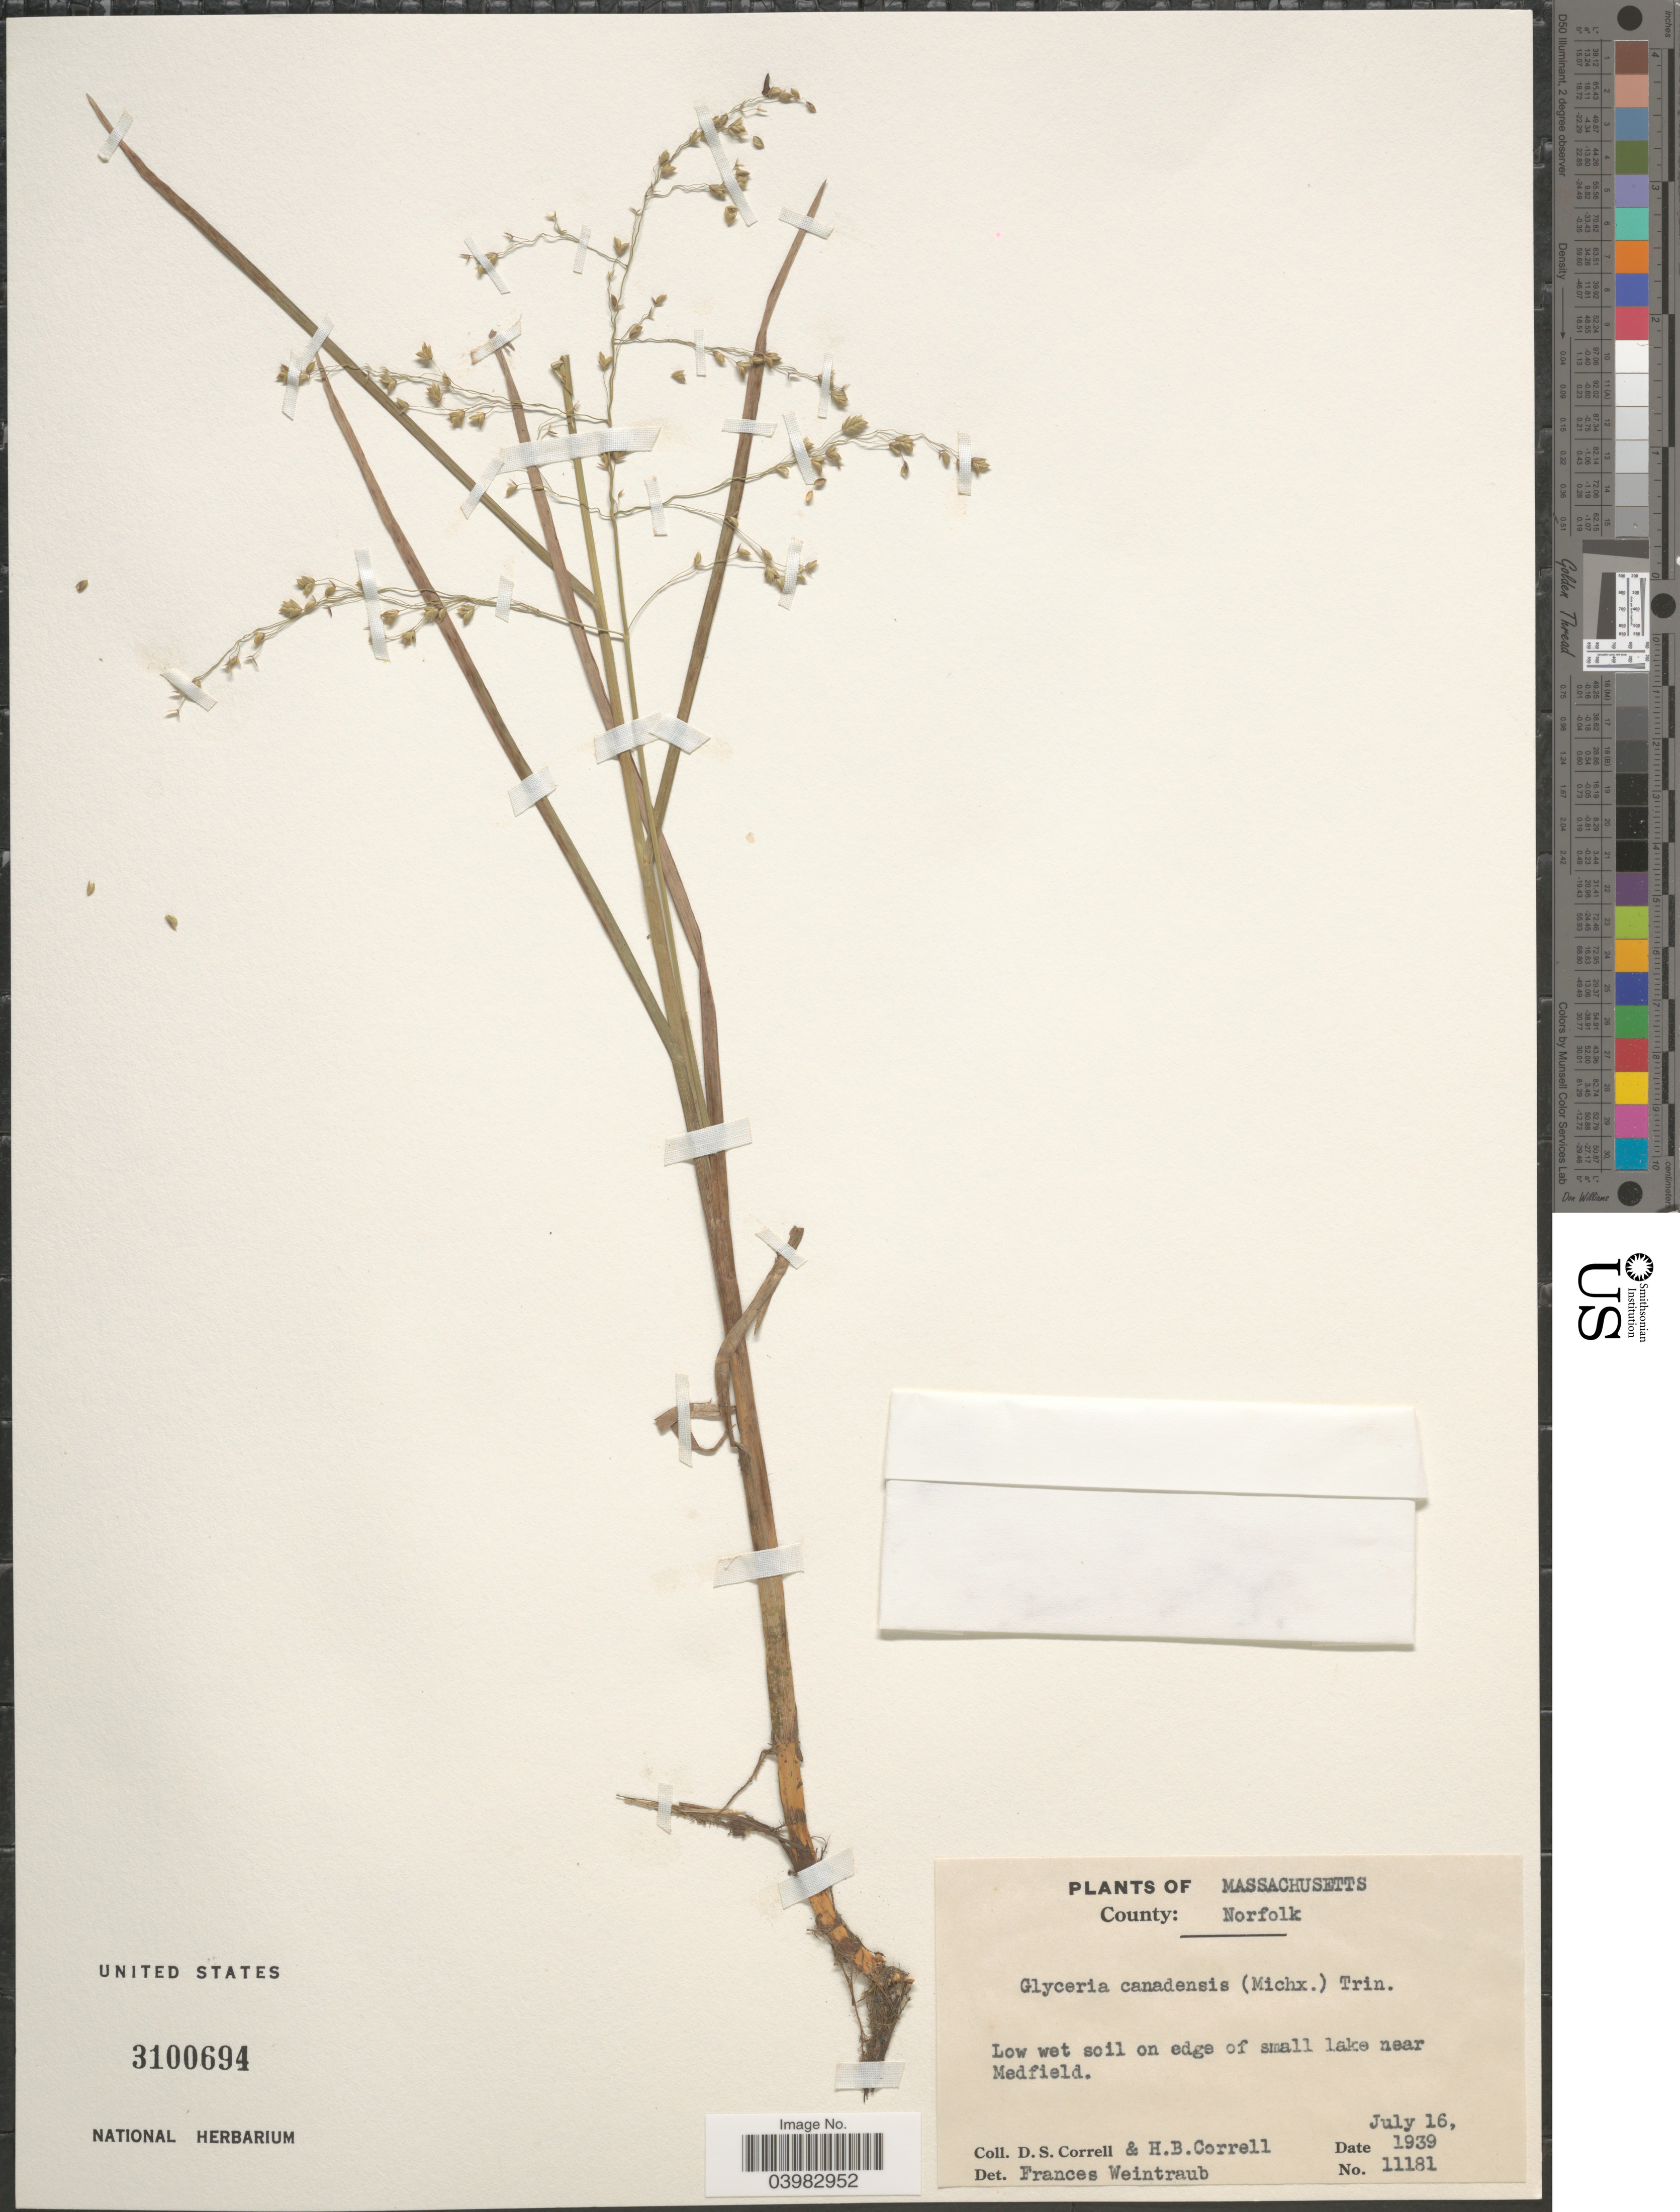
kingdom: Plantae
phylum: Tracheophyta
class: Liliopsida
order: Poales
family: Poaceae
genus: Glyceria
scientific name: Glyceria canadensis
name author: (Michx.) Trin.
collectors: D. S. Correll & H. Correll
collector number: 11181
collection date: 1939-07-16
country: United States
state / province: Massachusetts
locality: County: Norfolk. Lake near Medfield.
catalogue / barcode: US 3100694